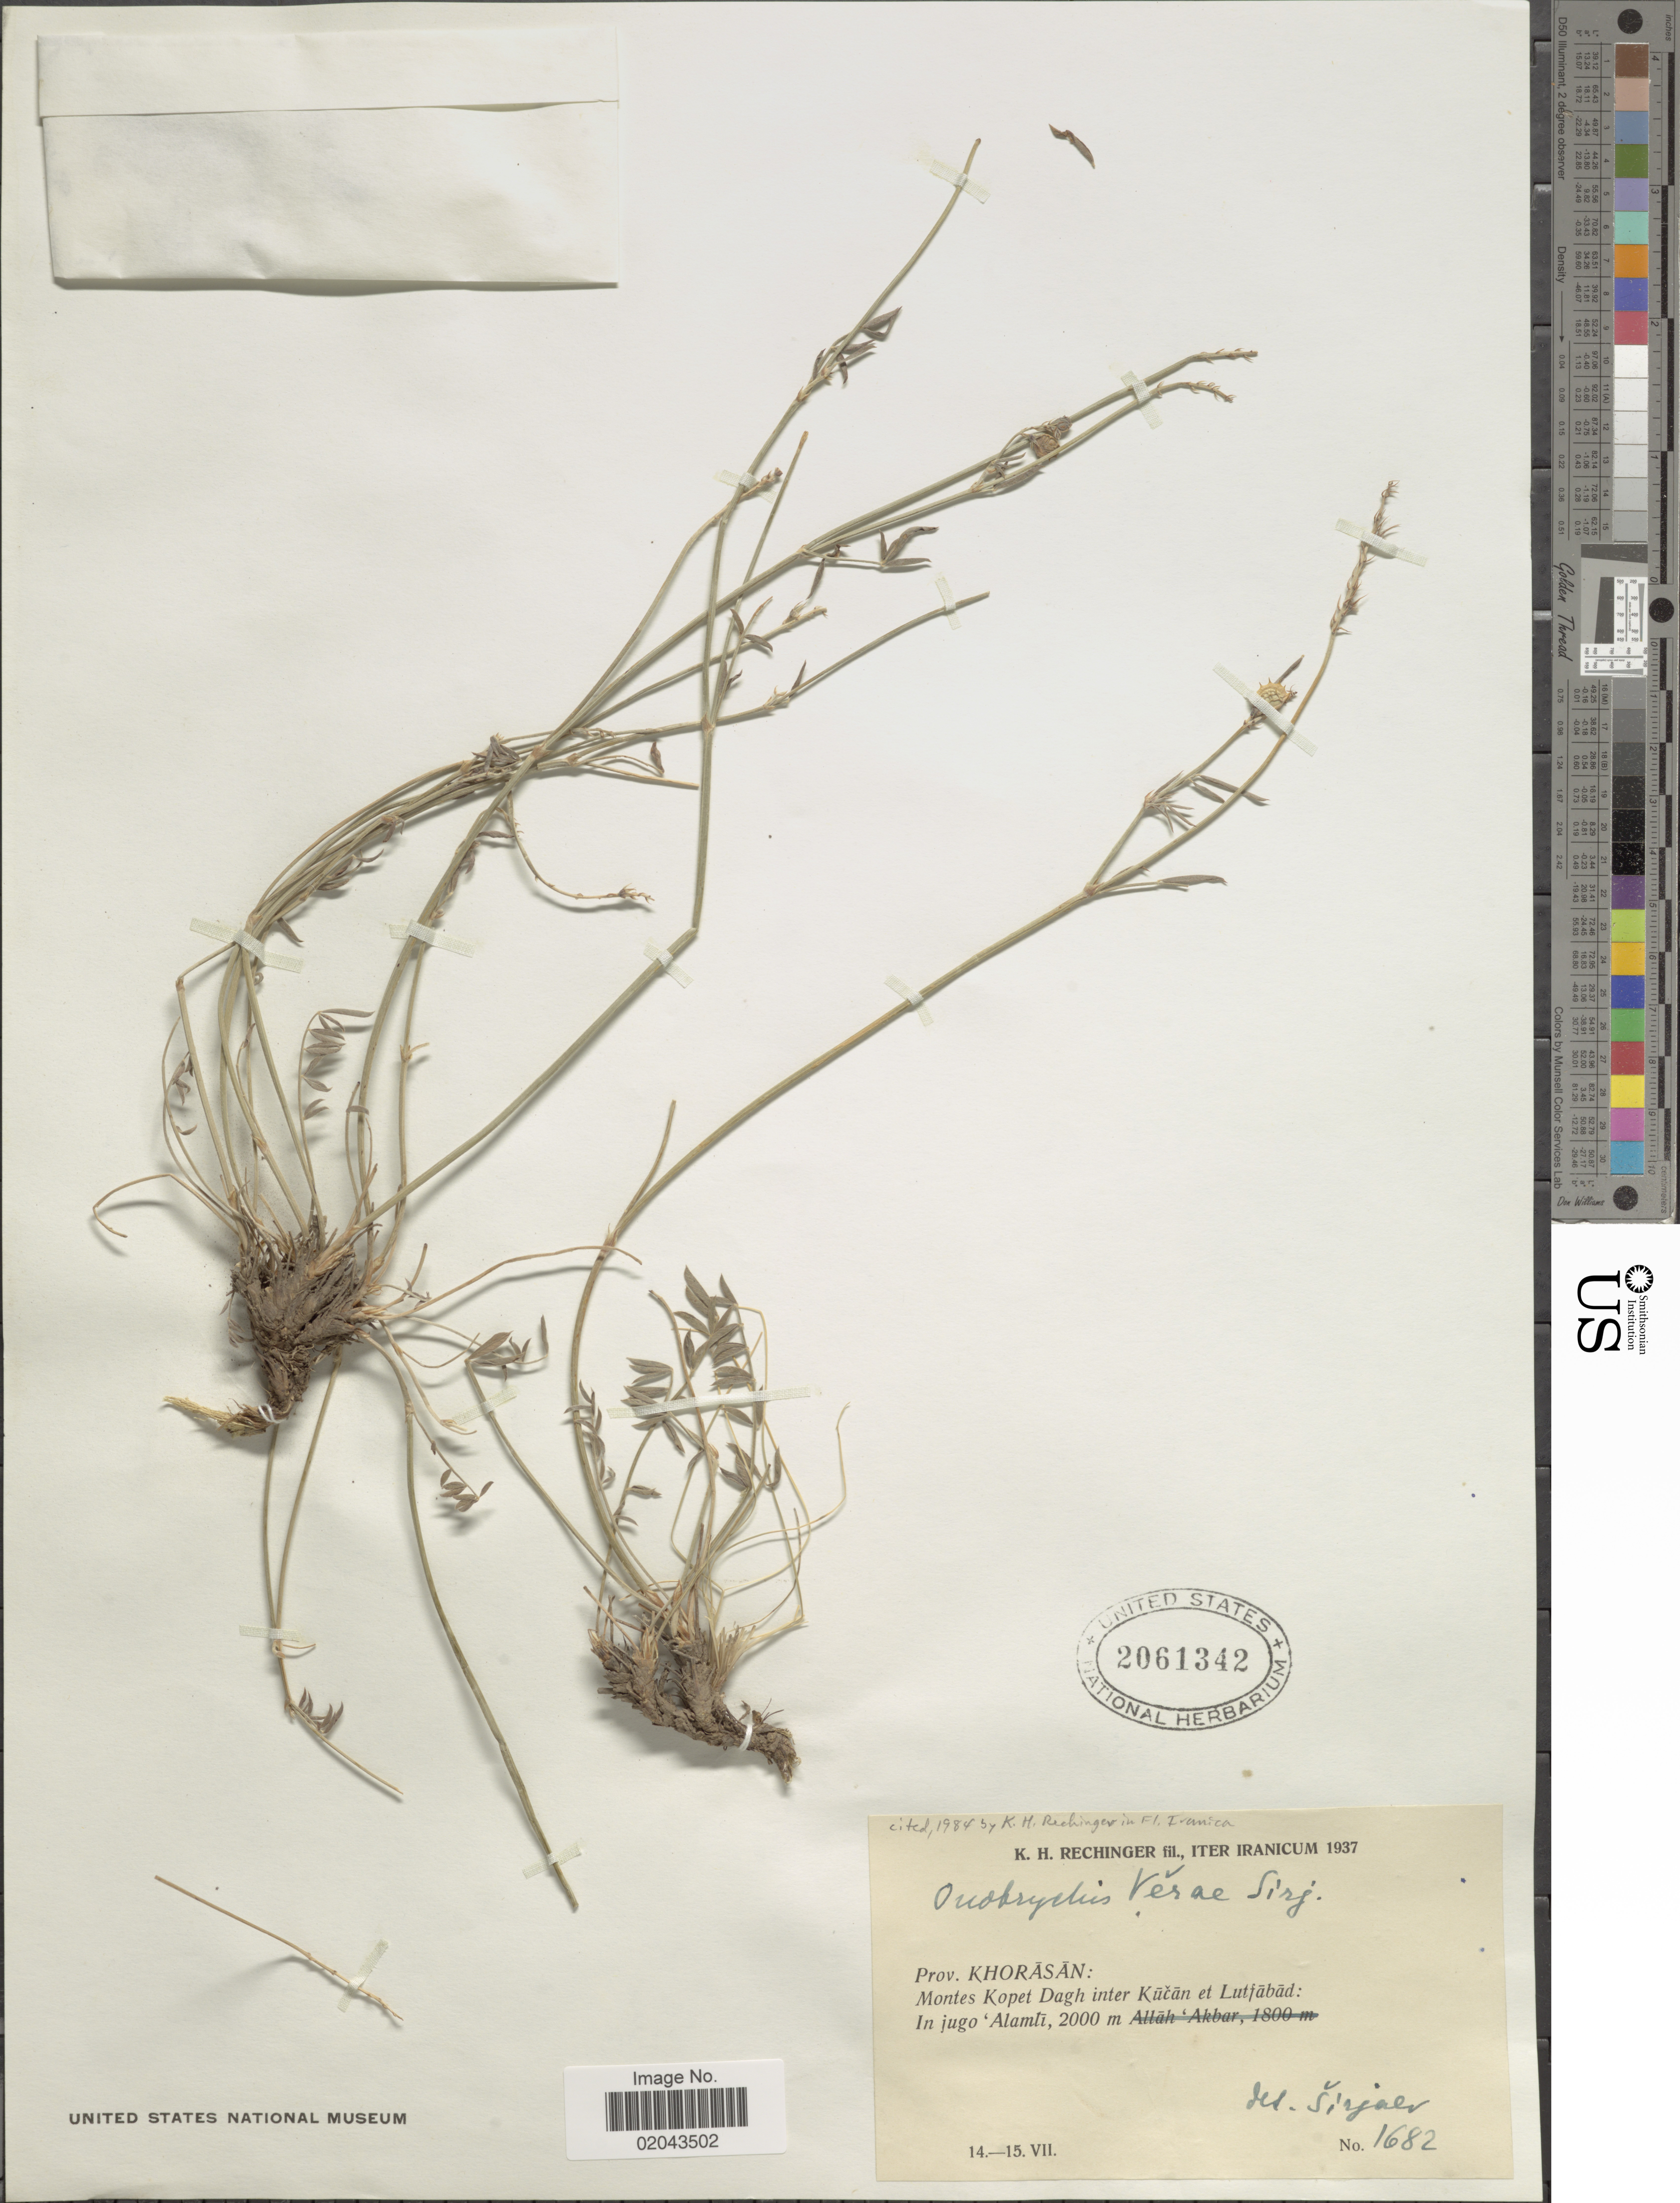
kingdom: Plantae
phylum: Tracheophyta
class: Magnoliopsida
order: Fabales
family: Fabaceae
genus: Onobrychis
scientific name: Onobrychis verae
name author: Širj.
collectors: K. H. Rechinger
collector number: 1682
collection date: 1937-07-14/1937-07-15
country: Iran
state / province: Khorasan [obsolete]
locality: Iter Iranicum, Prov. Khorasan, Montes Kopet Dag inter Kucan et Lutjabad, In jugo Alamli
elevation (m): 2000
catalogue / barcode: US 2061342